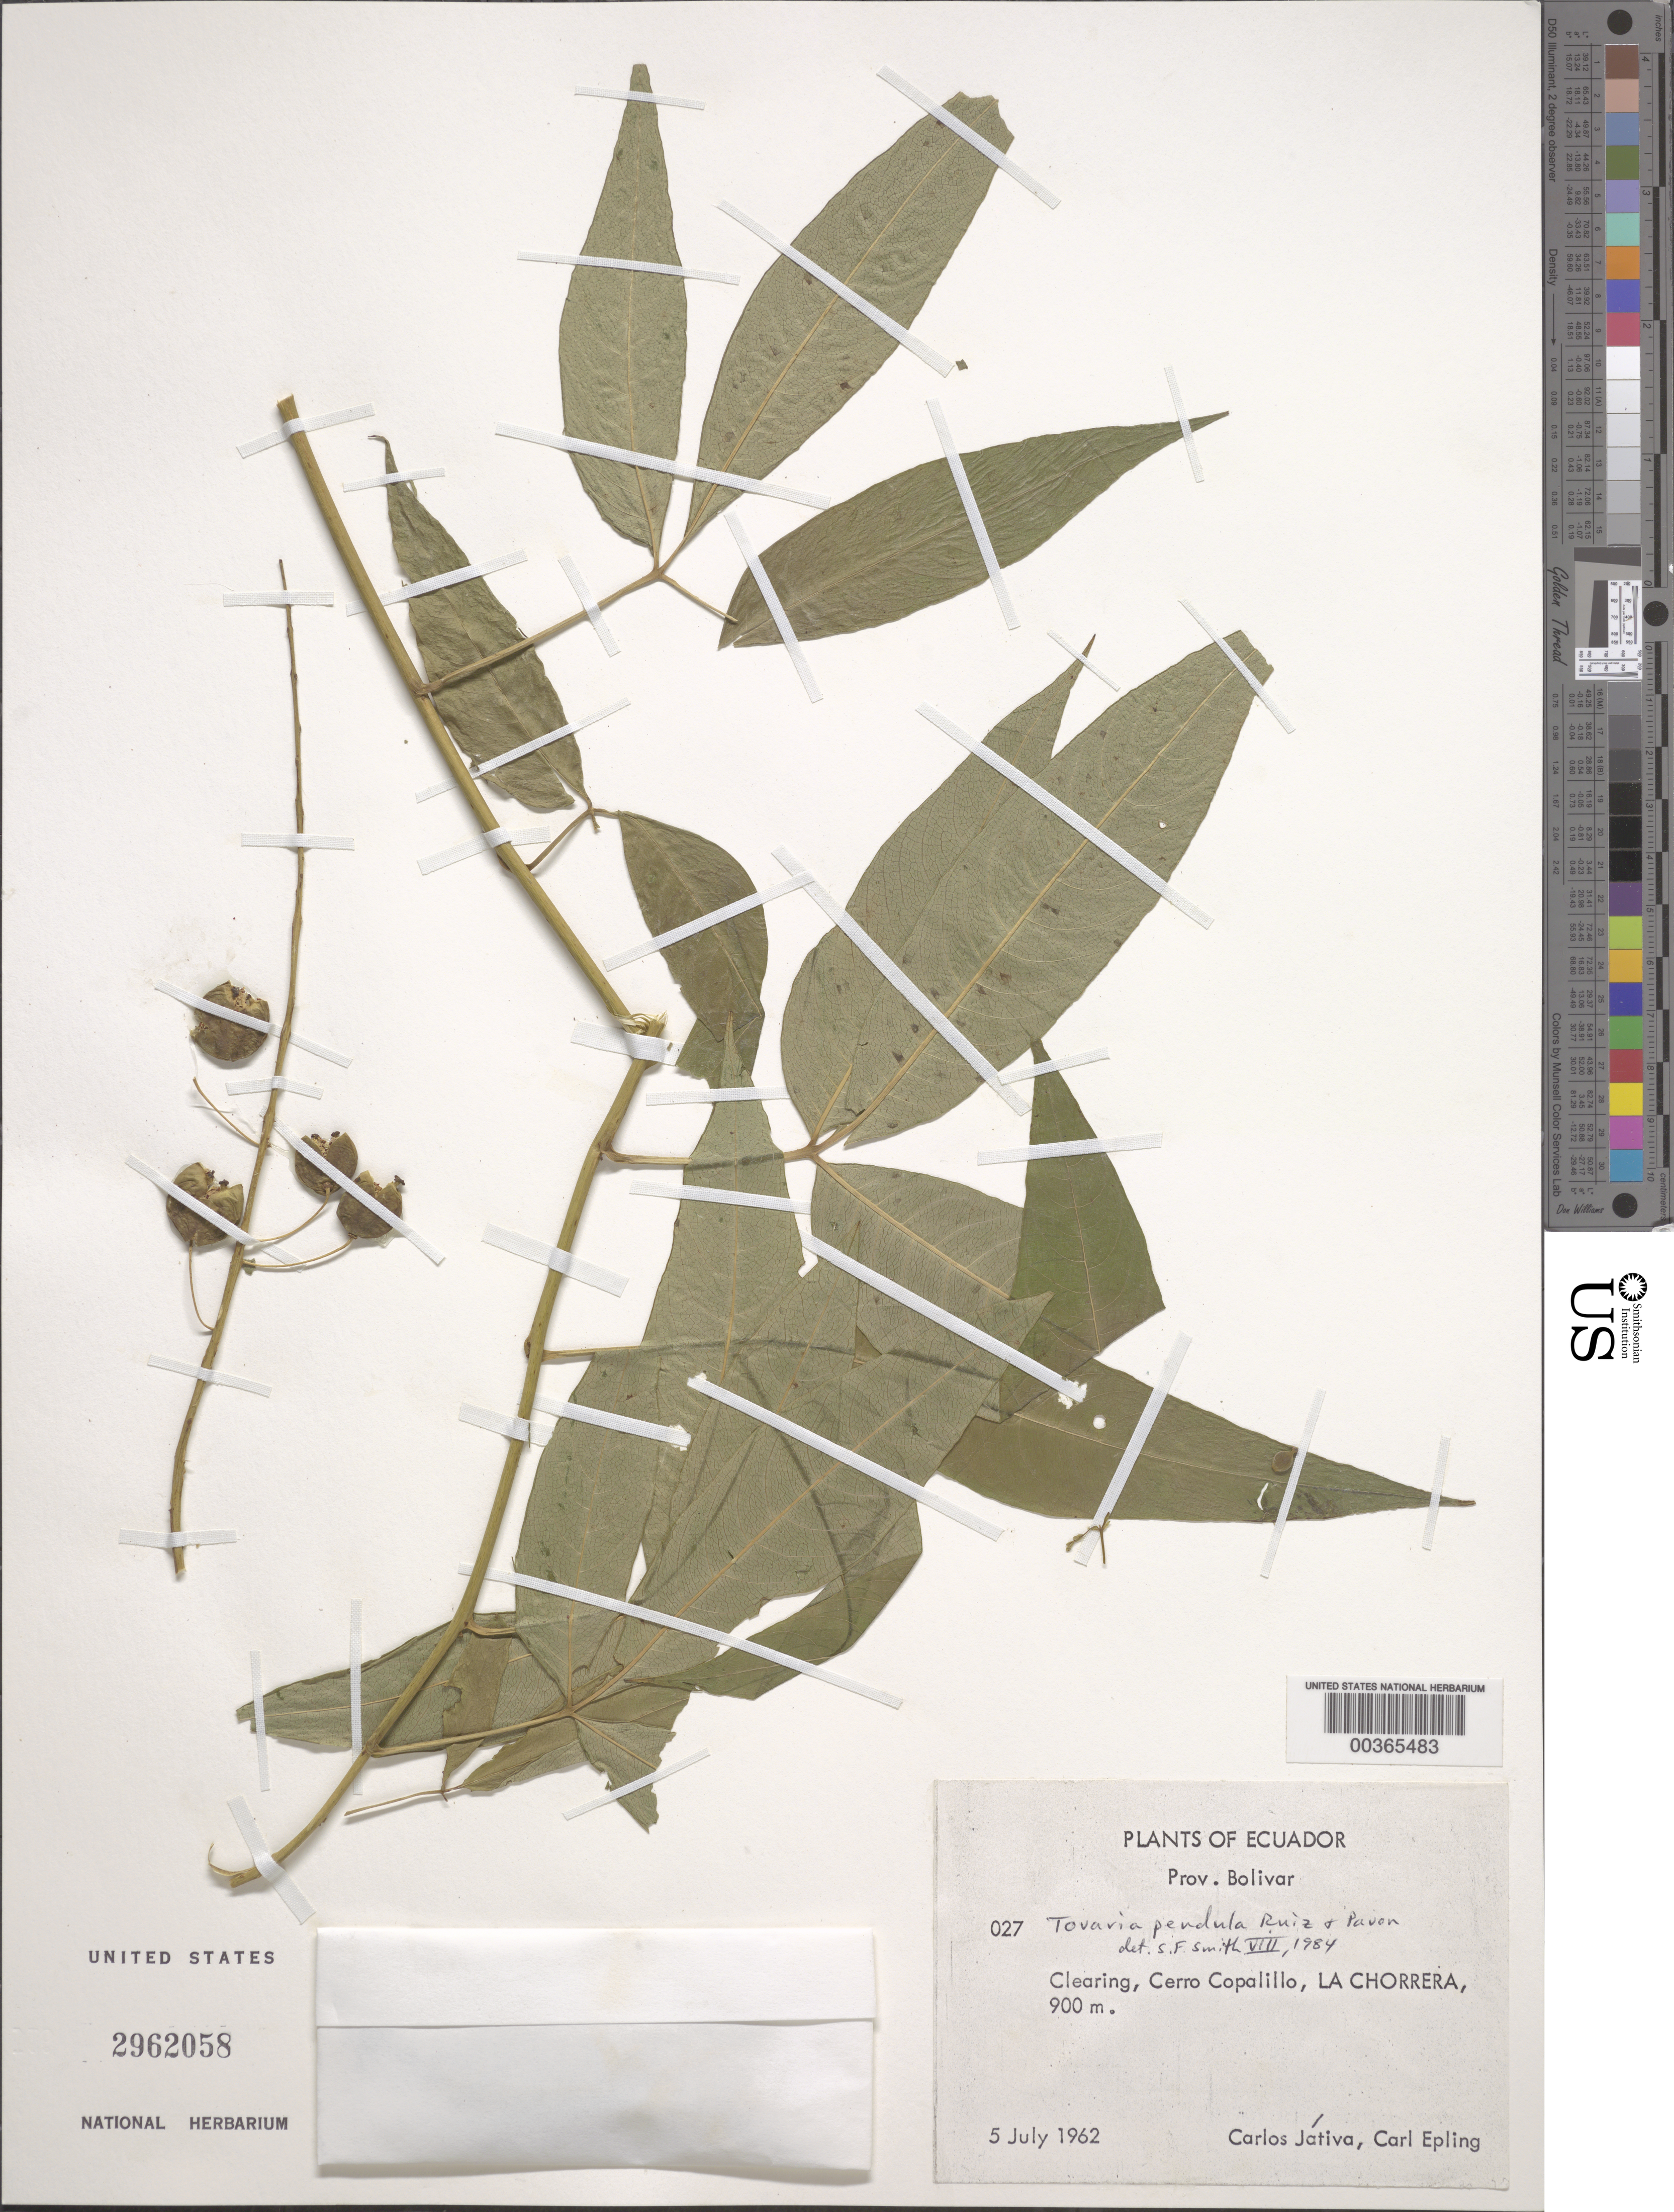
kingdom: Plantae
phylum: Tracheophyta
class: Magnoliopsida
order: Brassicales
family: Tovariaceae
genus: Tovaria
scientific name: Tovaria pendula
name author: Ruiz & Pav.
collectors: C. D. Játiva & C. C. Epling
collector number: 027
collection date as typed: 05 Jul 1962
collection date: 1962-07-05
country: Ecuador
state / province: Bolívar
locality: Cerro Copalillo, la Chorrera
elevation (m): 900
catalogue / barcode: US 2962058